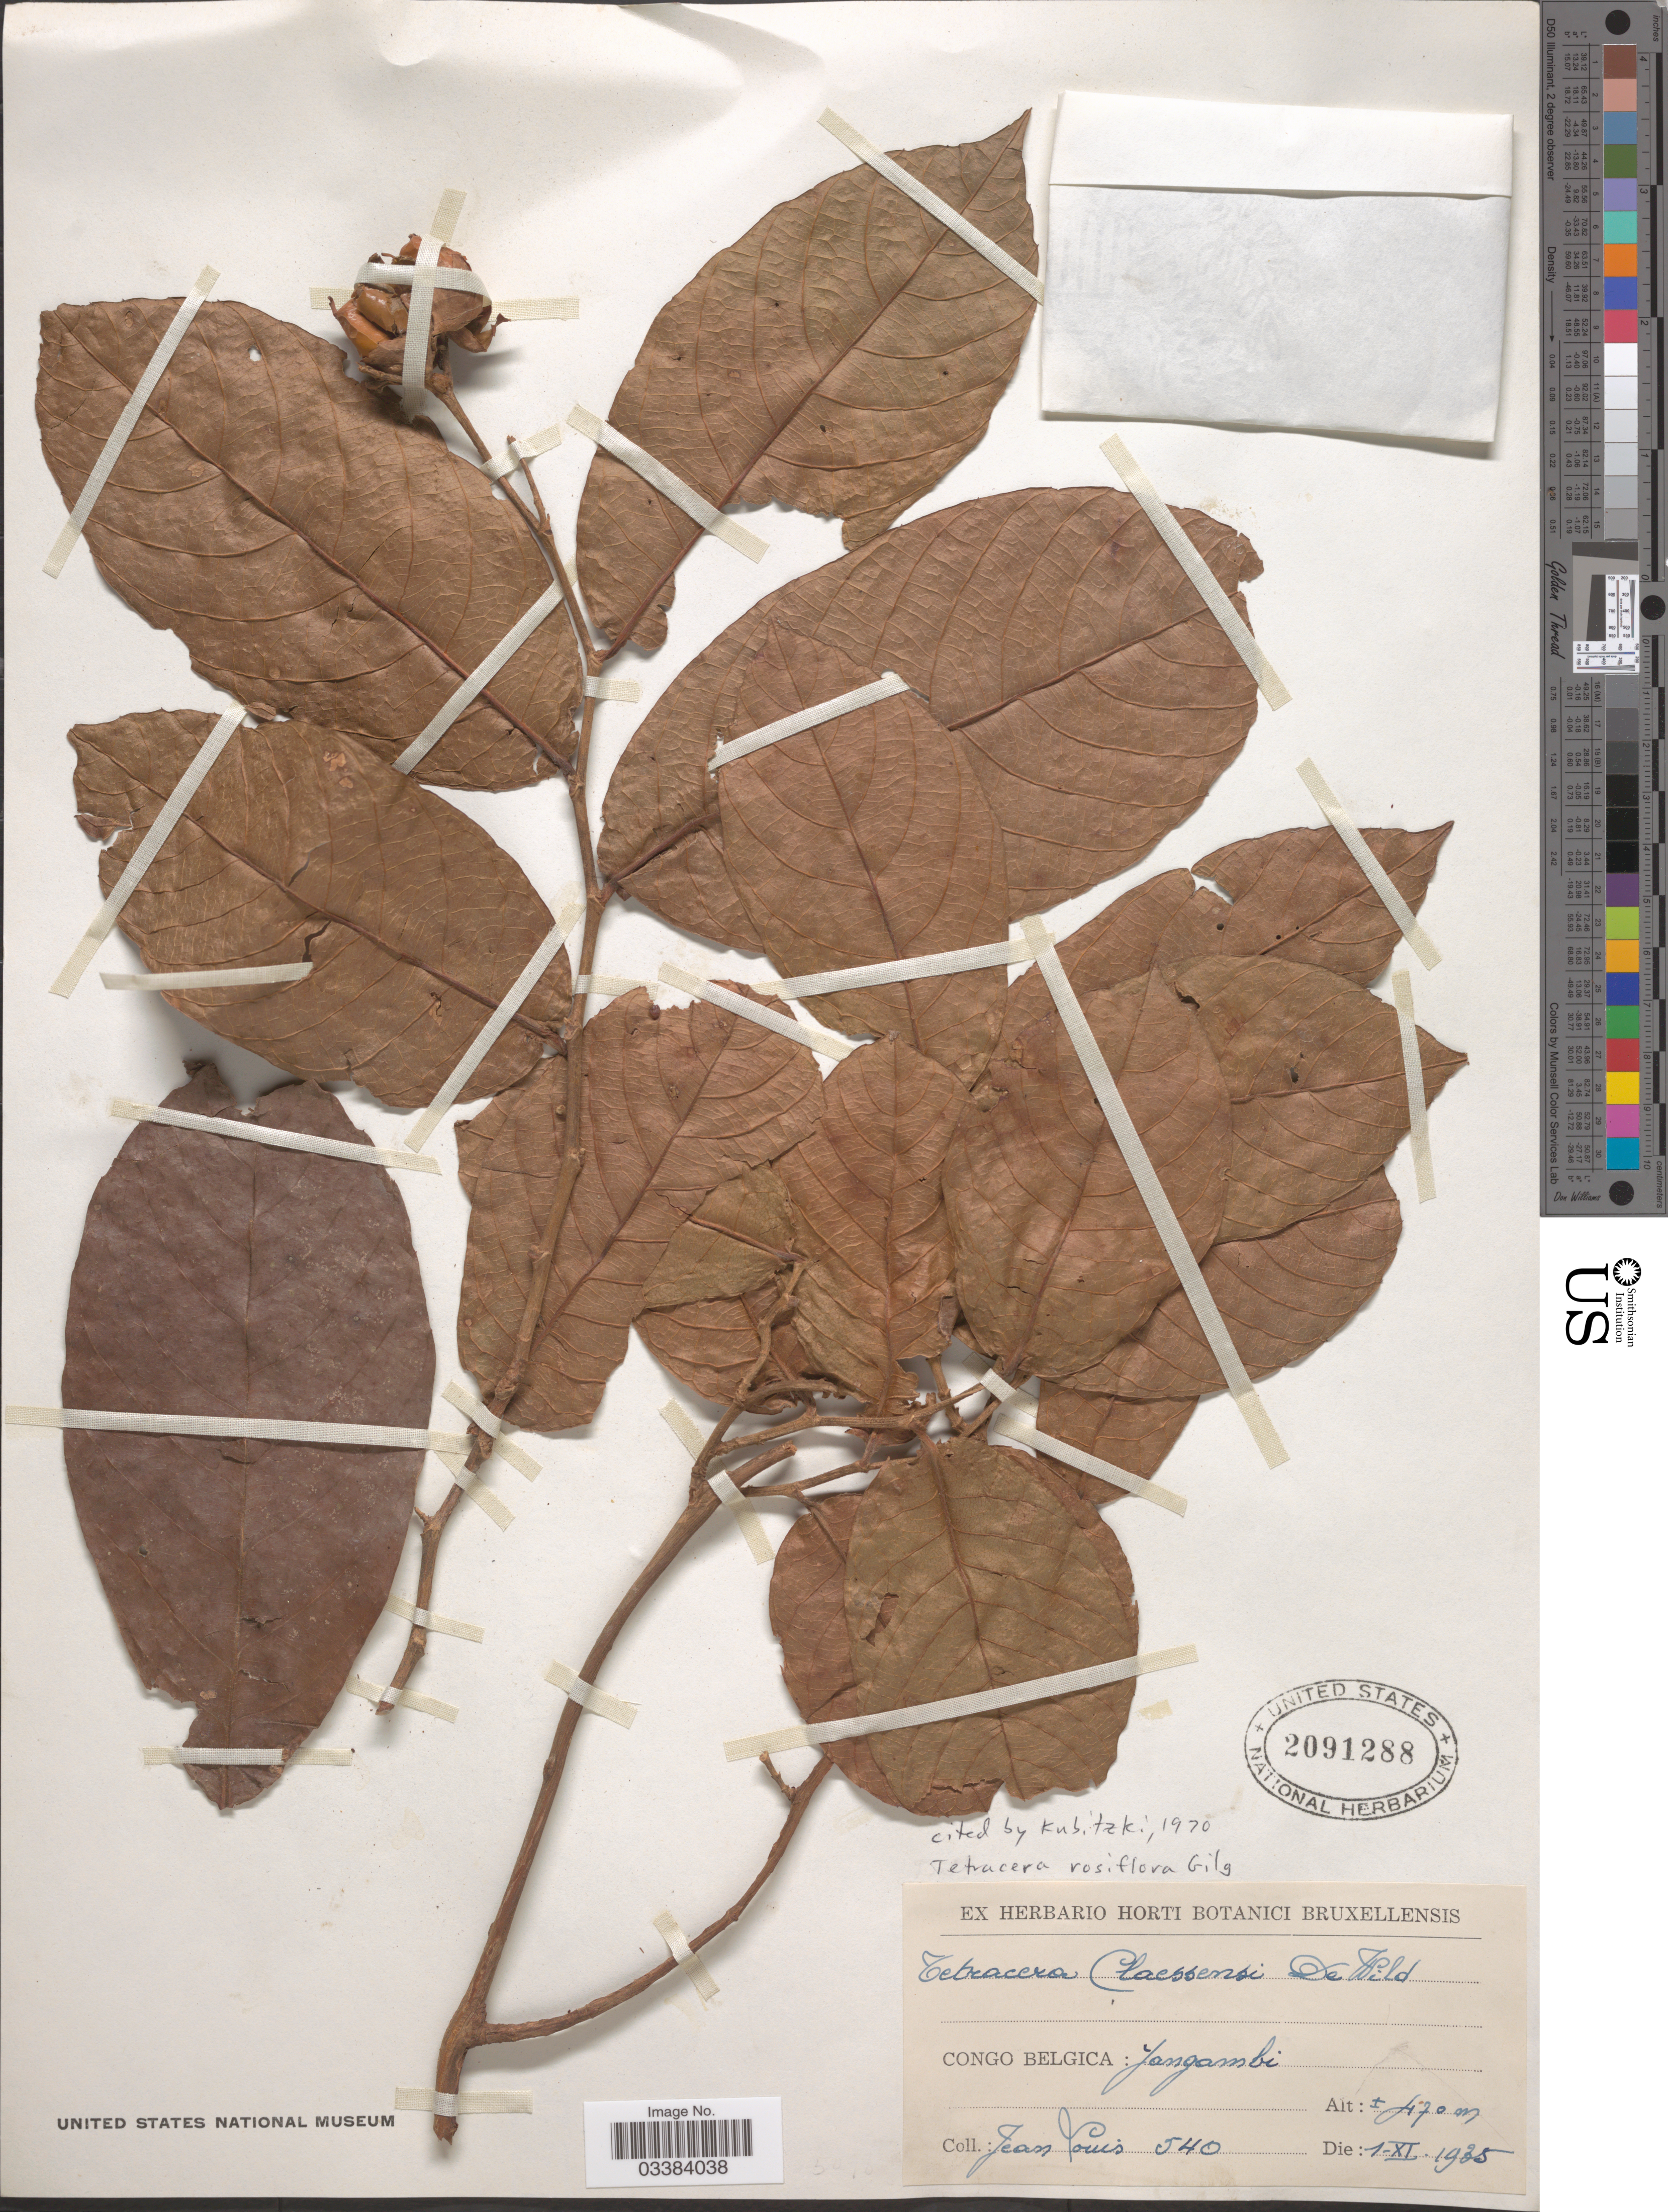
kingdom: Plantae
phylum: Tracheophyta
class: Magnoliopsida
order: Dilleniales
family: Dilleniaceae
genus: Tetracera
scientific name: Tetracera rosiflora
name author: Gilg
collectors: J. Louis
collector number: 540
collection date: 1935-11-01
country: Congo, Democratic Republic of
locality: Congo Belgica: Yangambi.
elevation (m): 470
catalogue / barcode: US 2091288